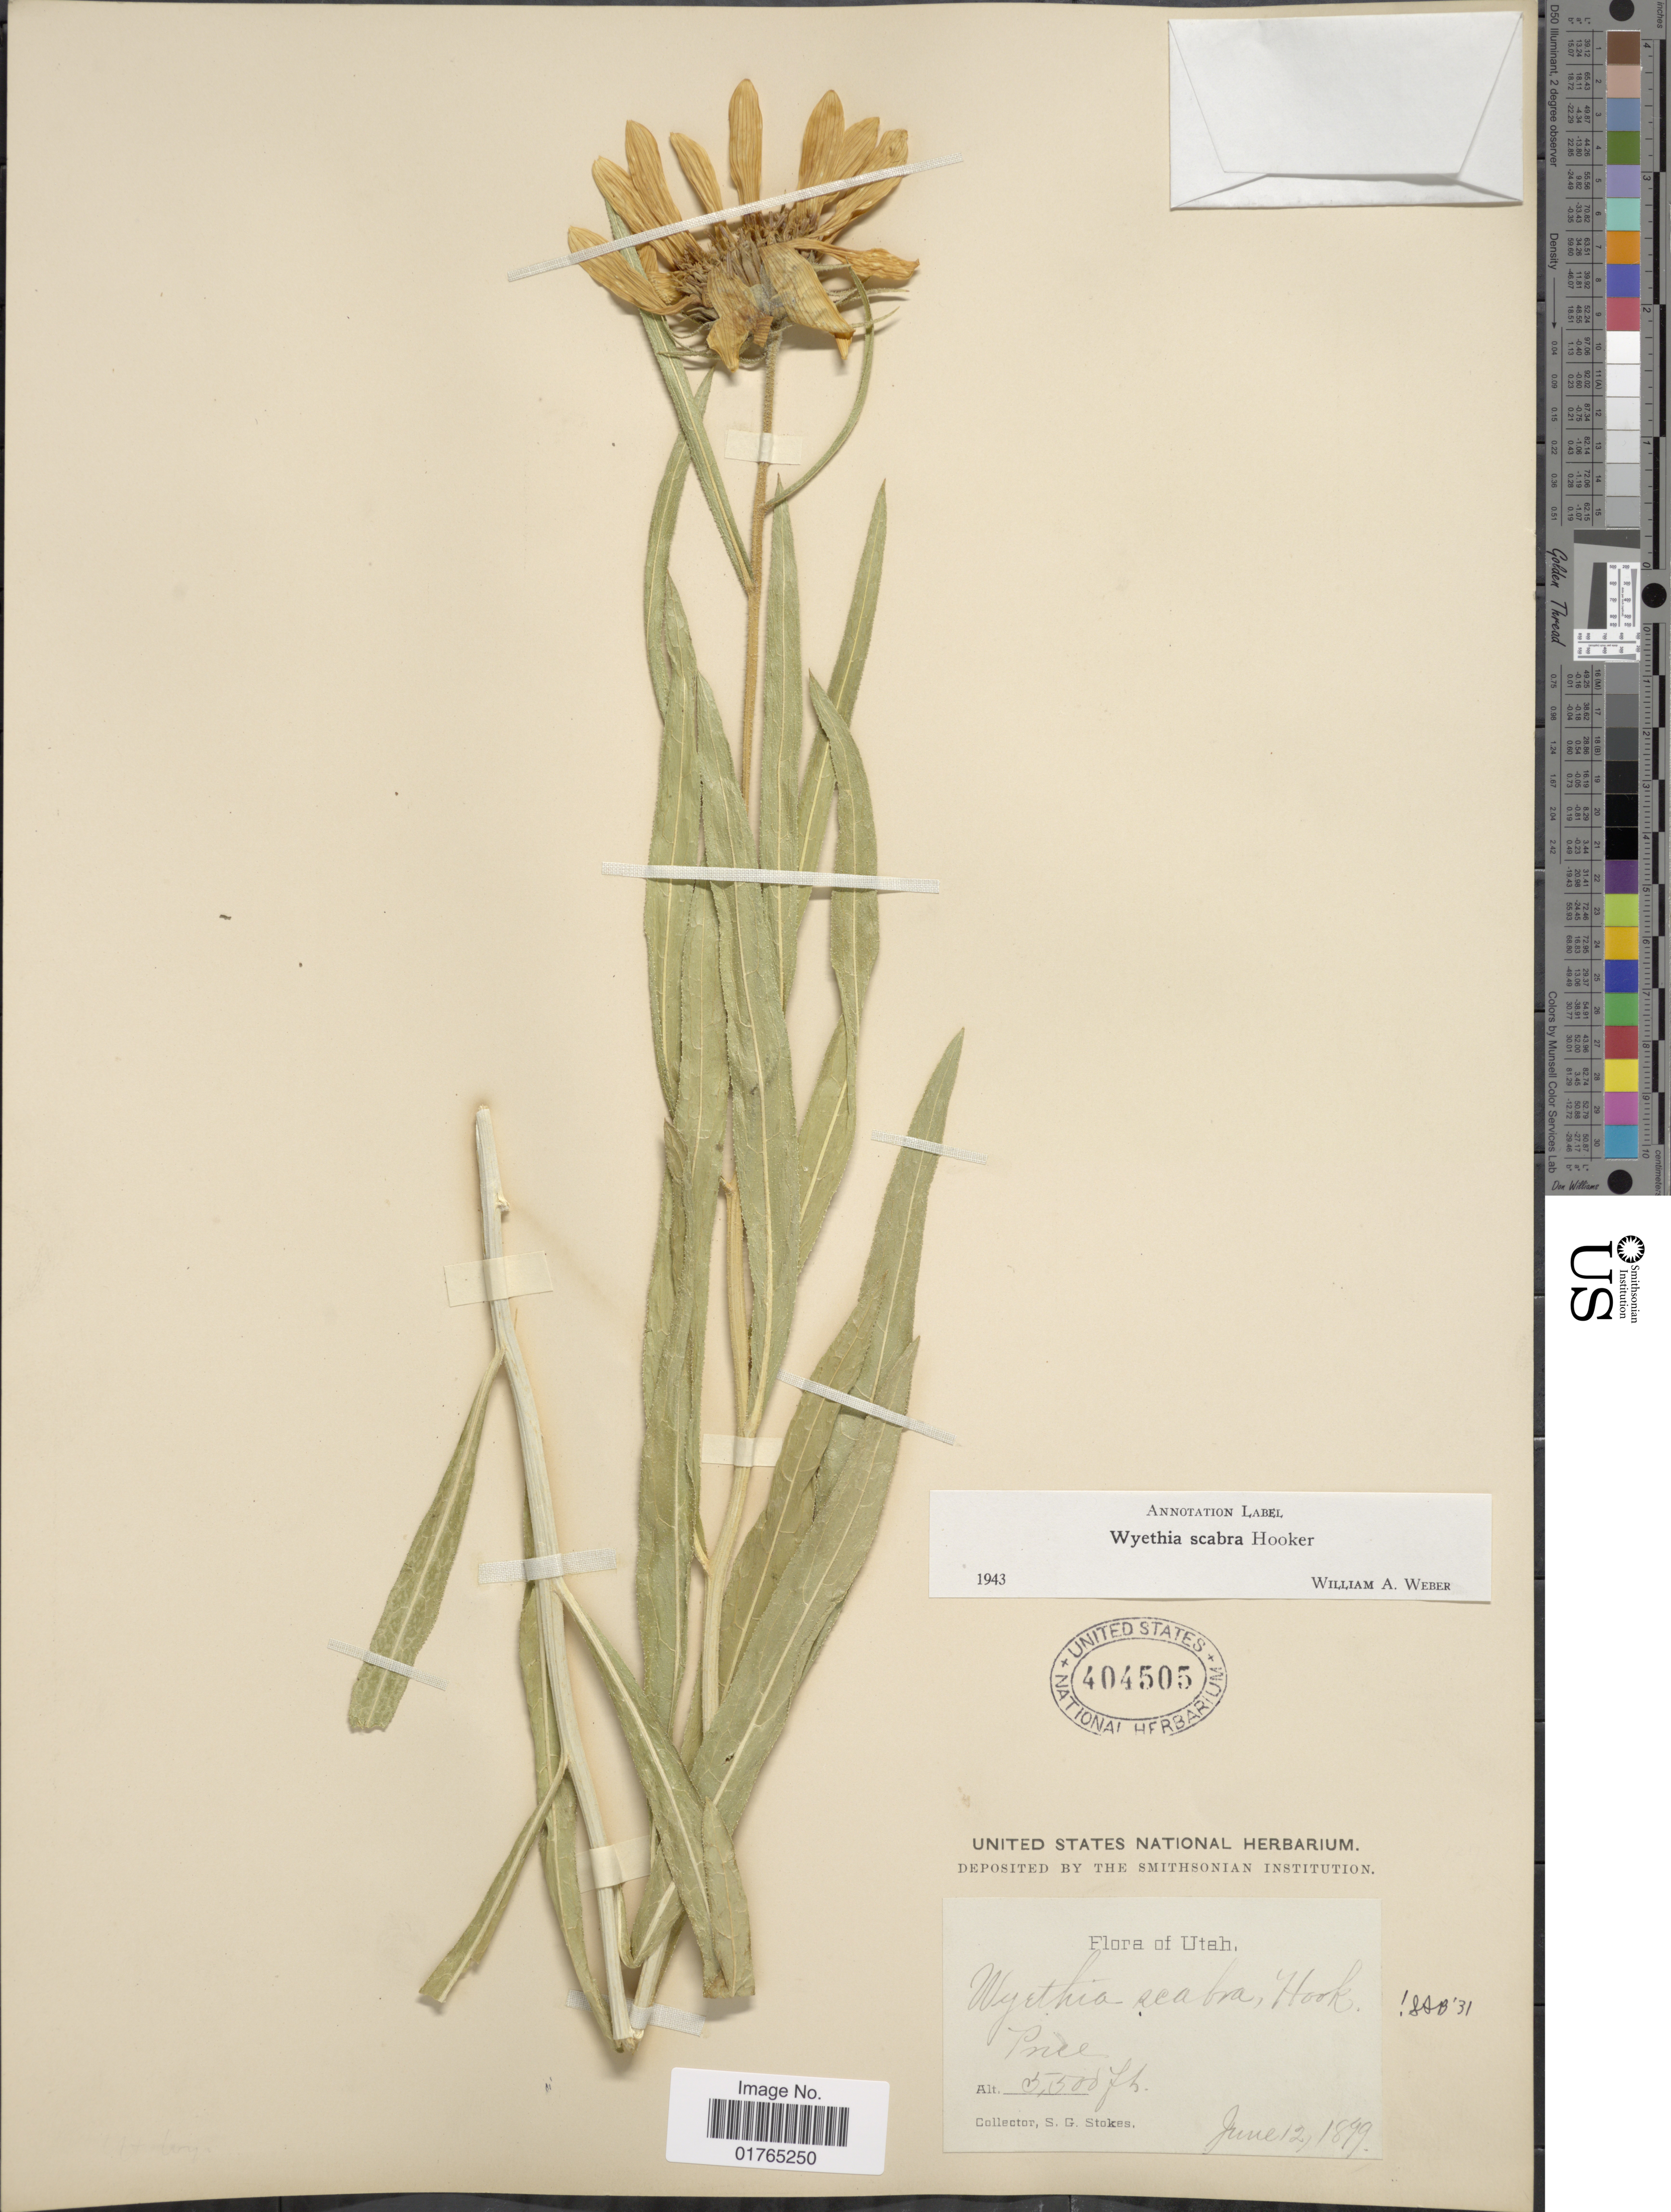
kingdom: Plantae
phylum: Tracheophyta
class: Magnoliopsida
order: Asterales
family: Asteraceae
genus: Wyethia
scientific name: Wyethia scabra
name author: Hook.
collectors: S. G. Stokes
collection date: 1899-06-12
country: United States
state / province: Utah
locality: Hook Pine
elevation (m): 1676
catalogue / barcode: US 404505